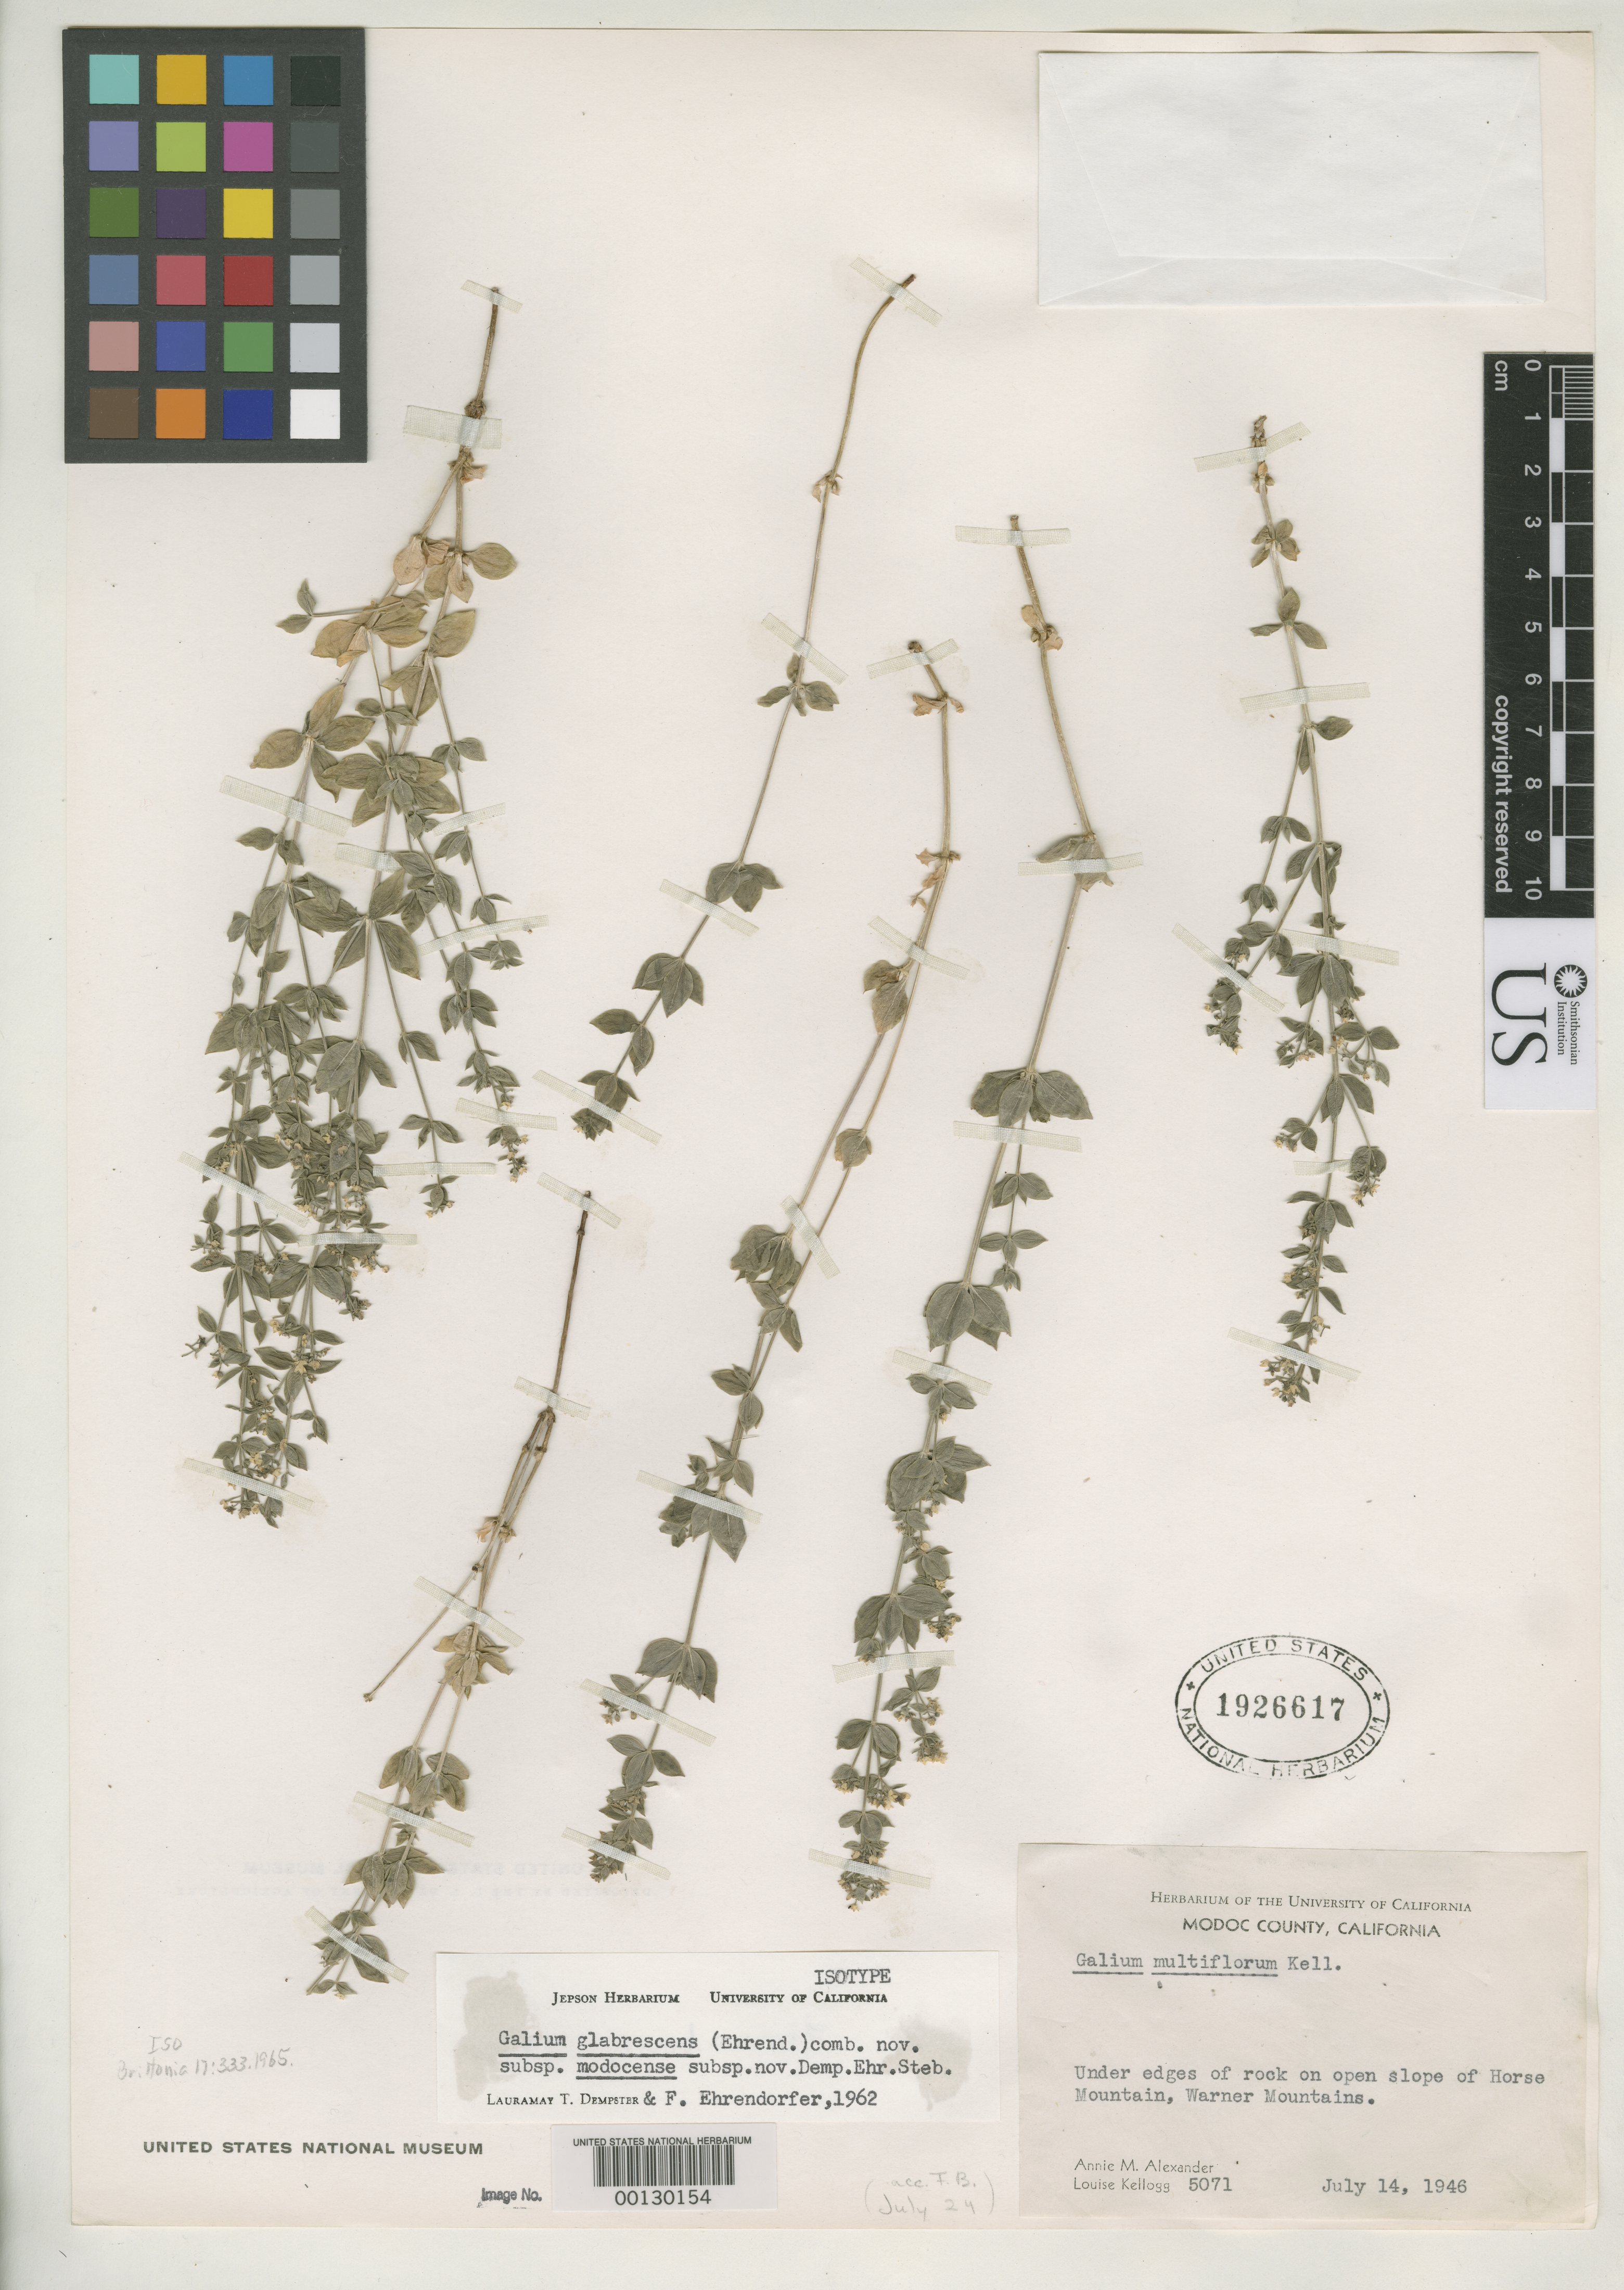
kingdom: Plantae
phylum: Tracheophyta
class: Magnoliopsida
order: Gentianales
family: Rubiaceae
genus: Galium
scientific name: Galium glabrescens subsp. modocense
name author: Dempster & Ehrend.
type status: Isotype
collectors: A. M. Alexander & L. Kellogg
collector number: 5071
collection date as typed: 14 Jul 1946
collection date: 1946-07-14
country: United States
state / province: California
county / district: Modoc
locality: Horse Mt., Warner Mts.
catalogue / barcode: US 1926617